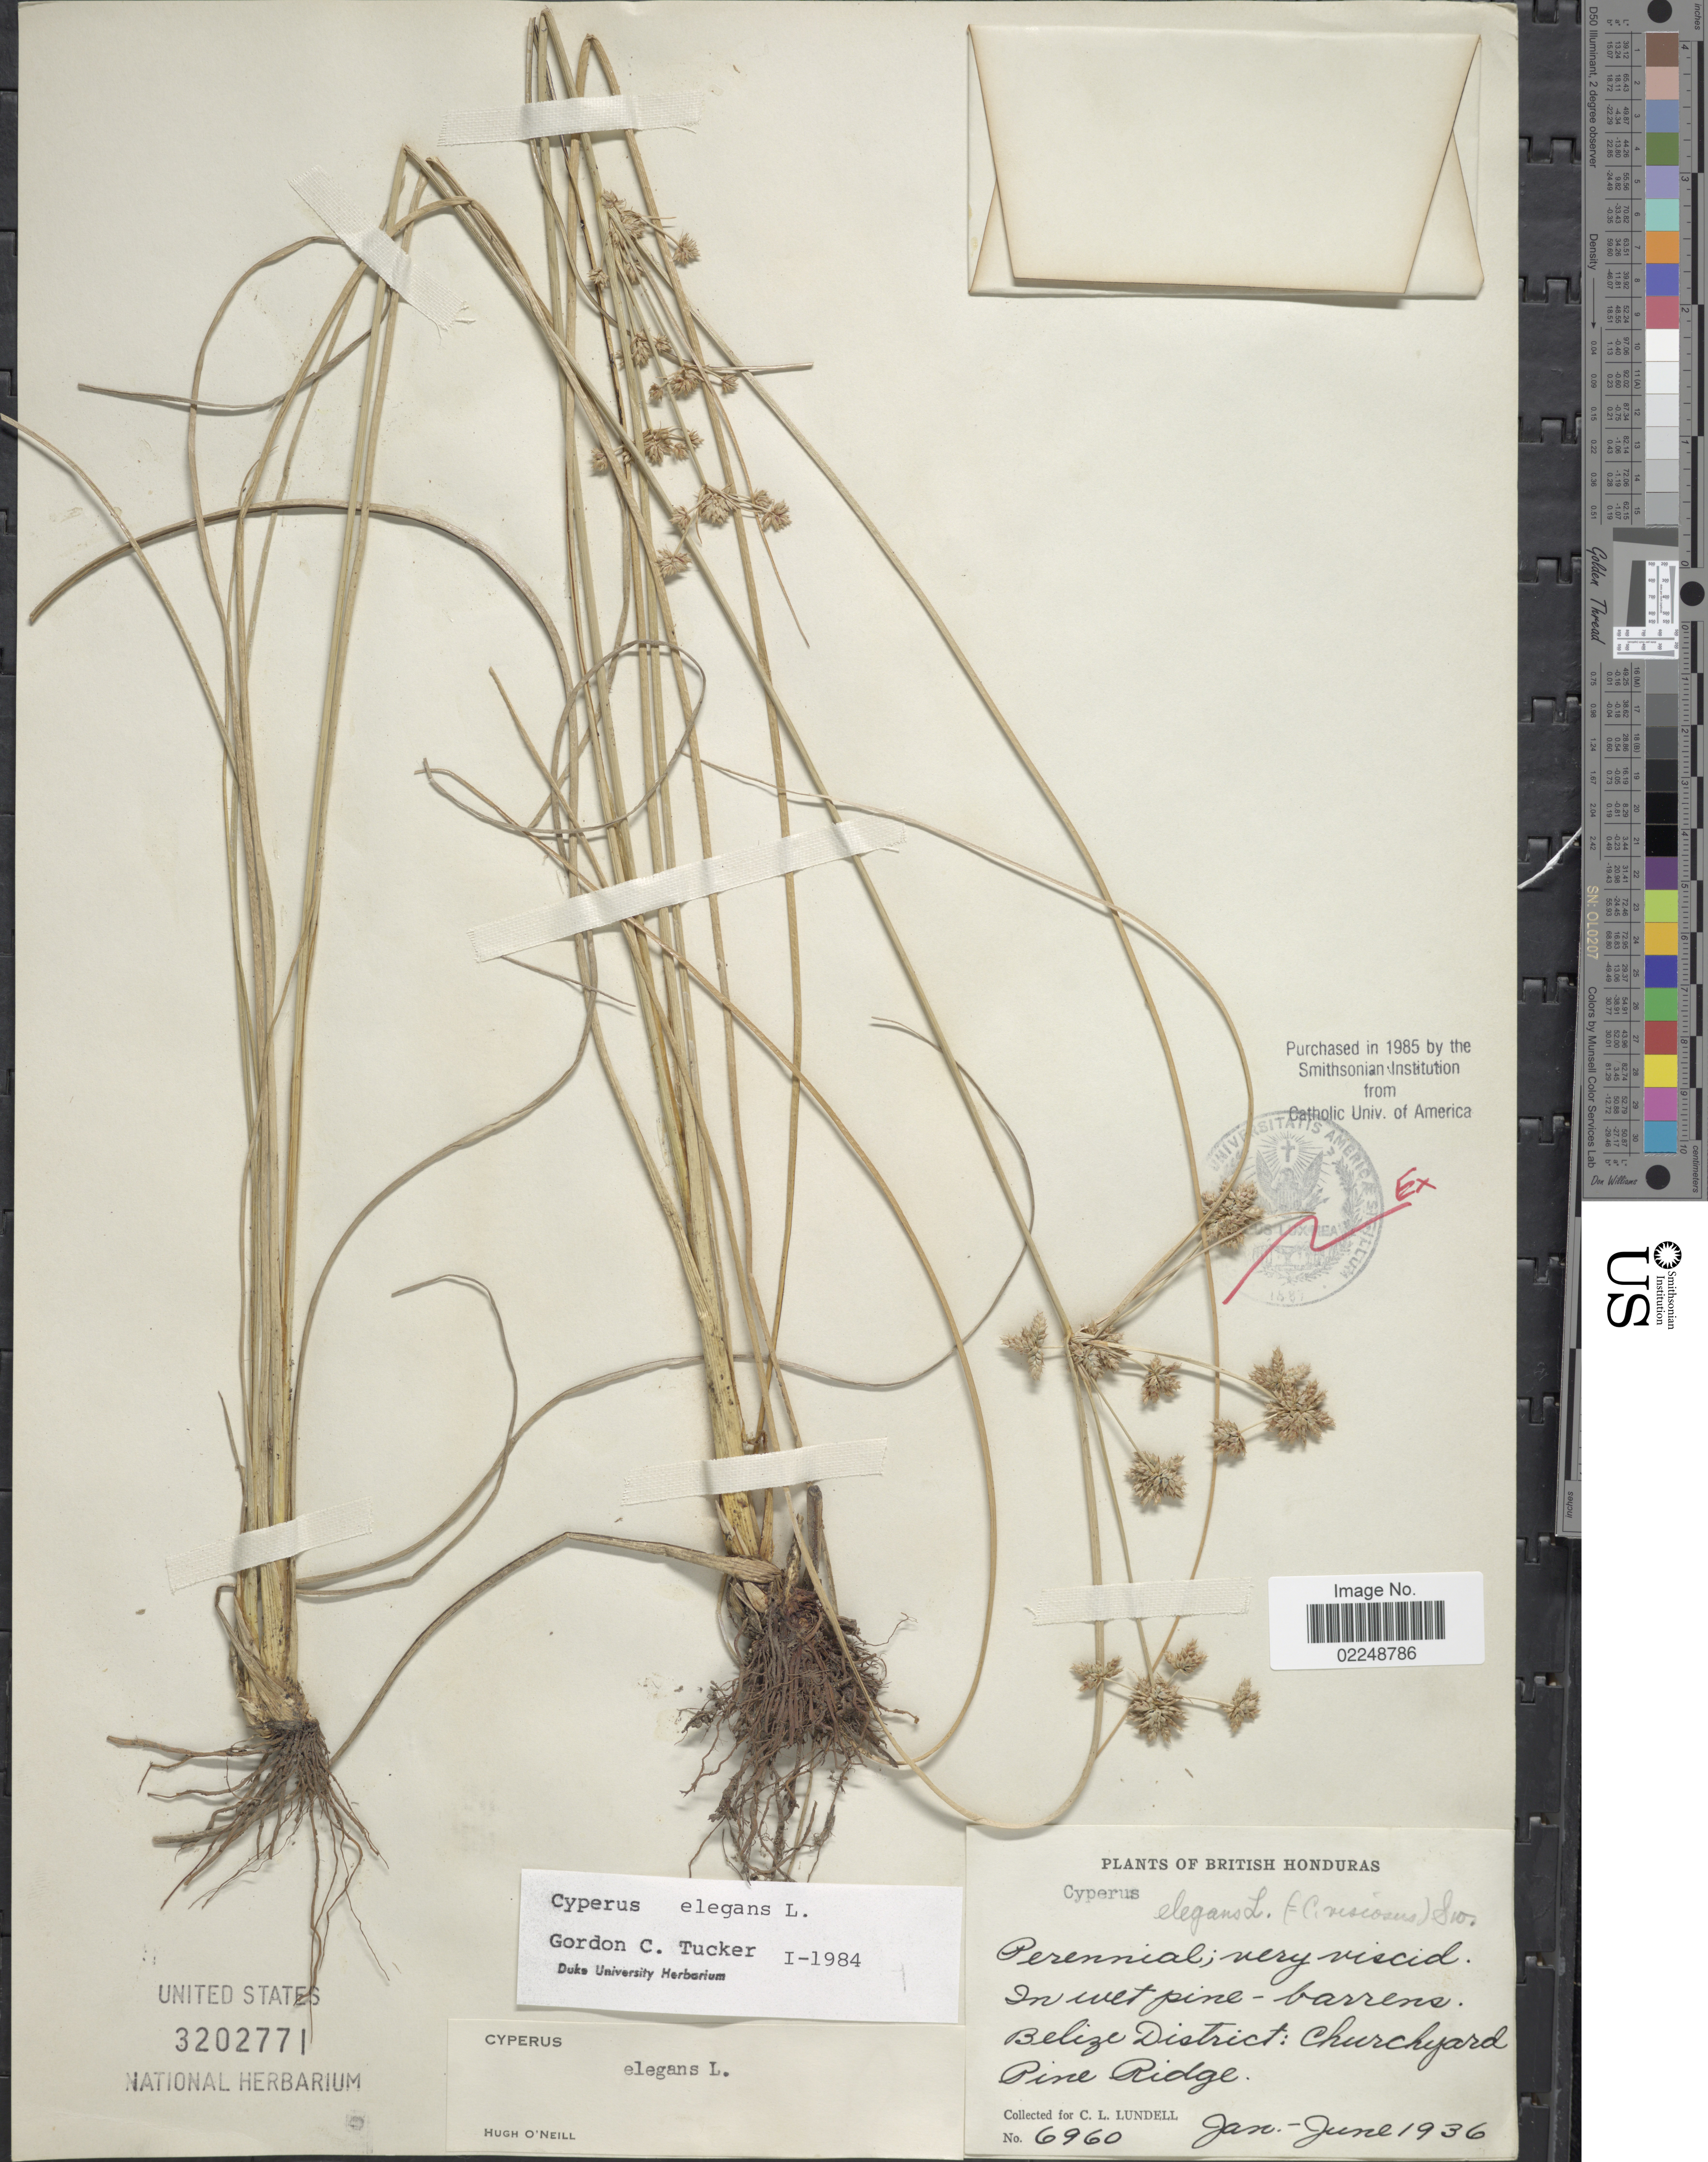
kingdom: Plantae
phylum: Tracheophyta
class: Liliopsida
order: Poales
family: Cyperaceae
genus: Cyperus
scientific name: Cyperus elegans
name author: L.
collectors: C. L. Lundell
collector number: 6960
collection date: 1936-01/1936-06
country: Belize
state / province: Belize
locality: British Honduras, Churchyard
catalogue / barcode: US 3202771